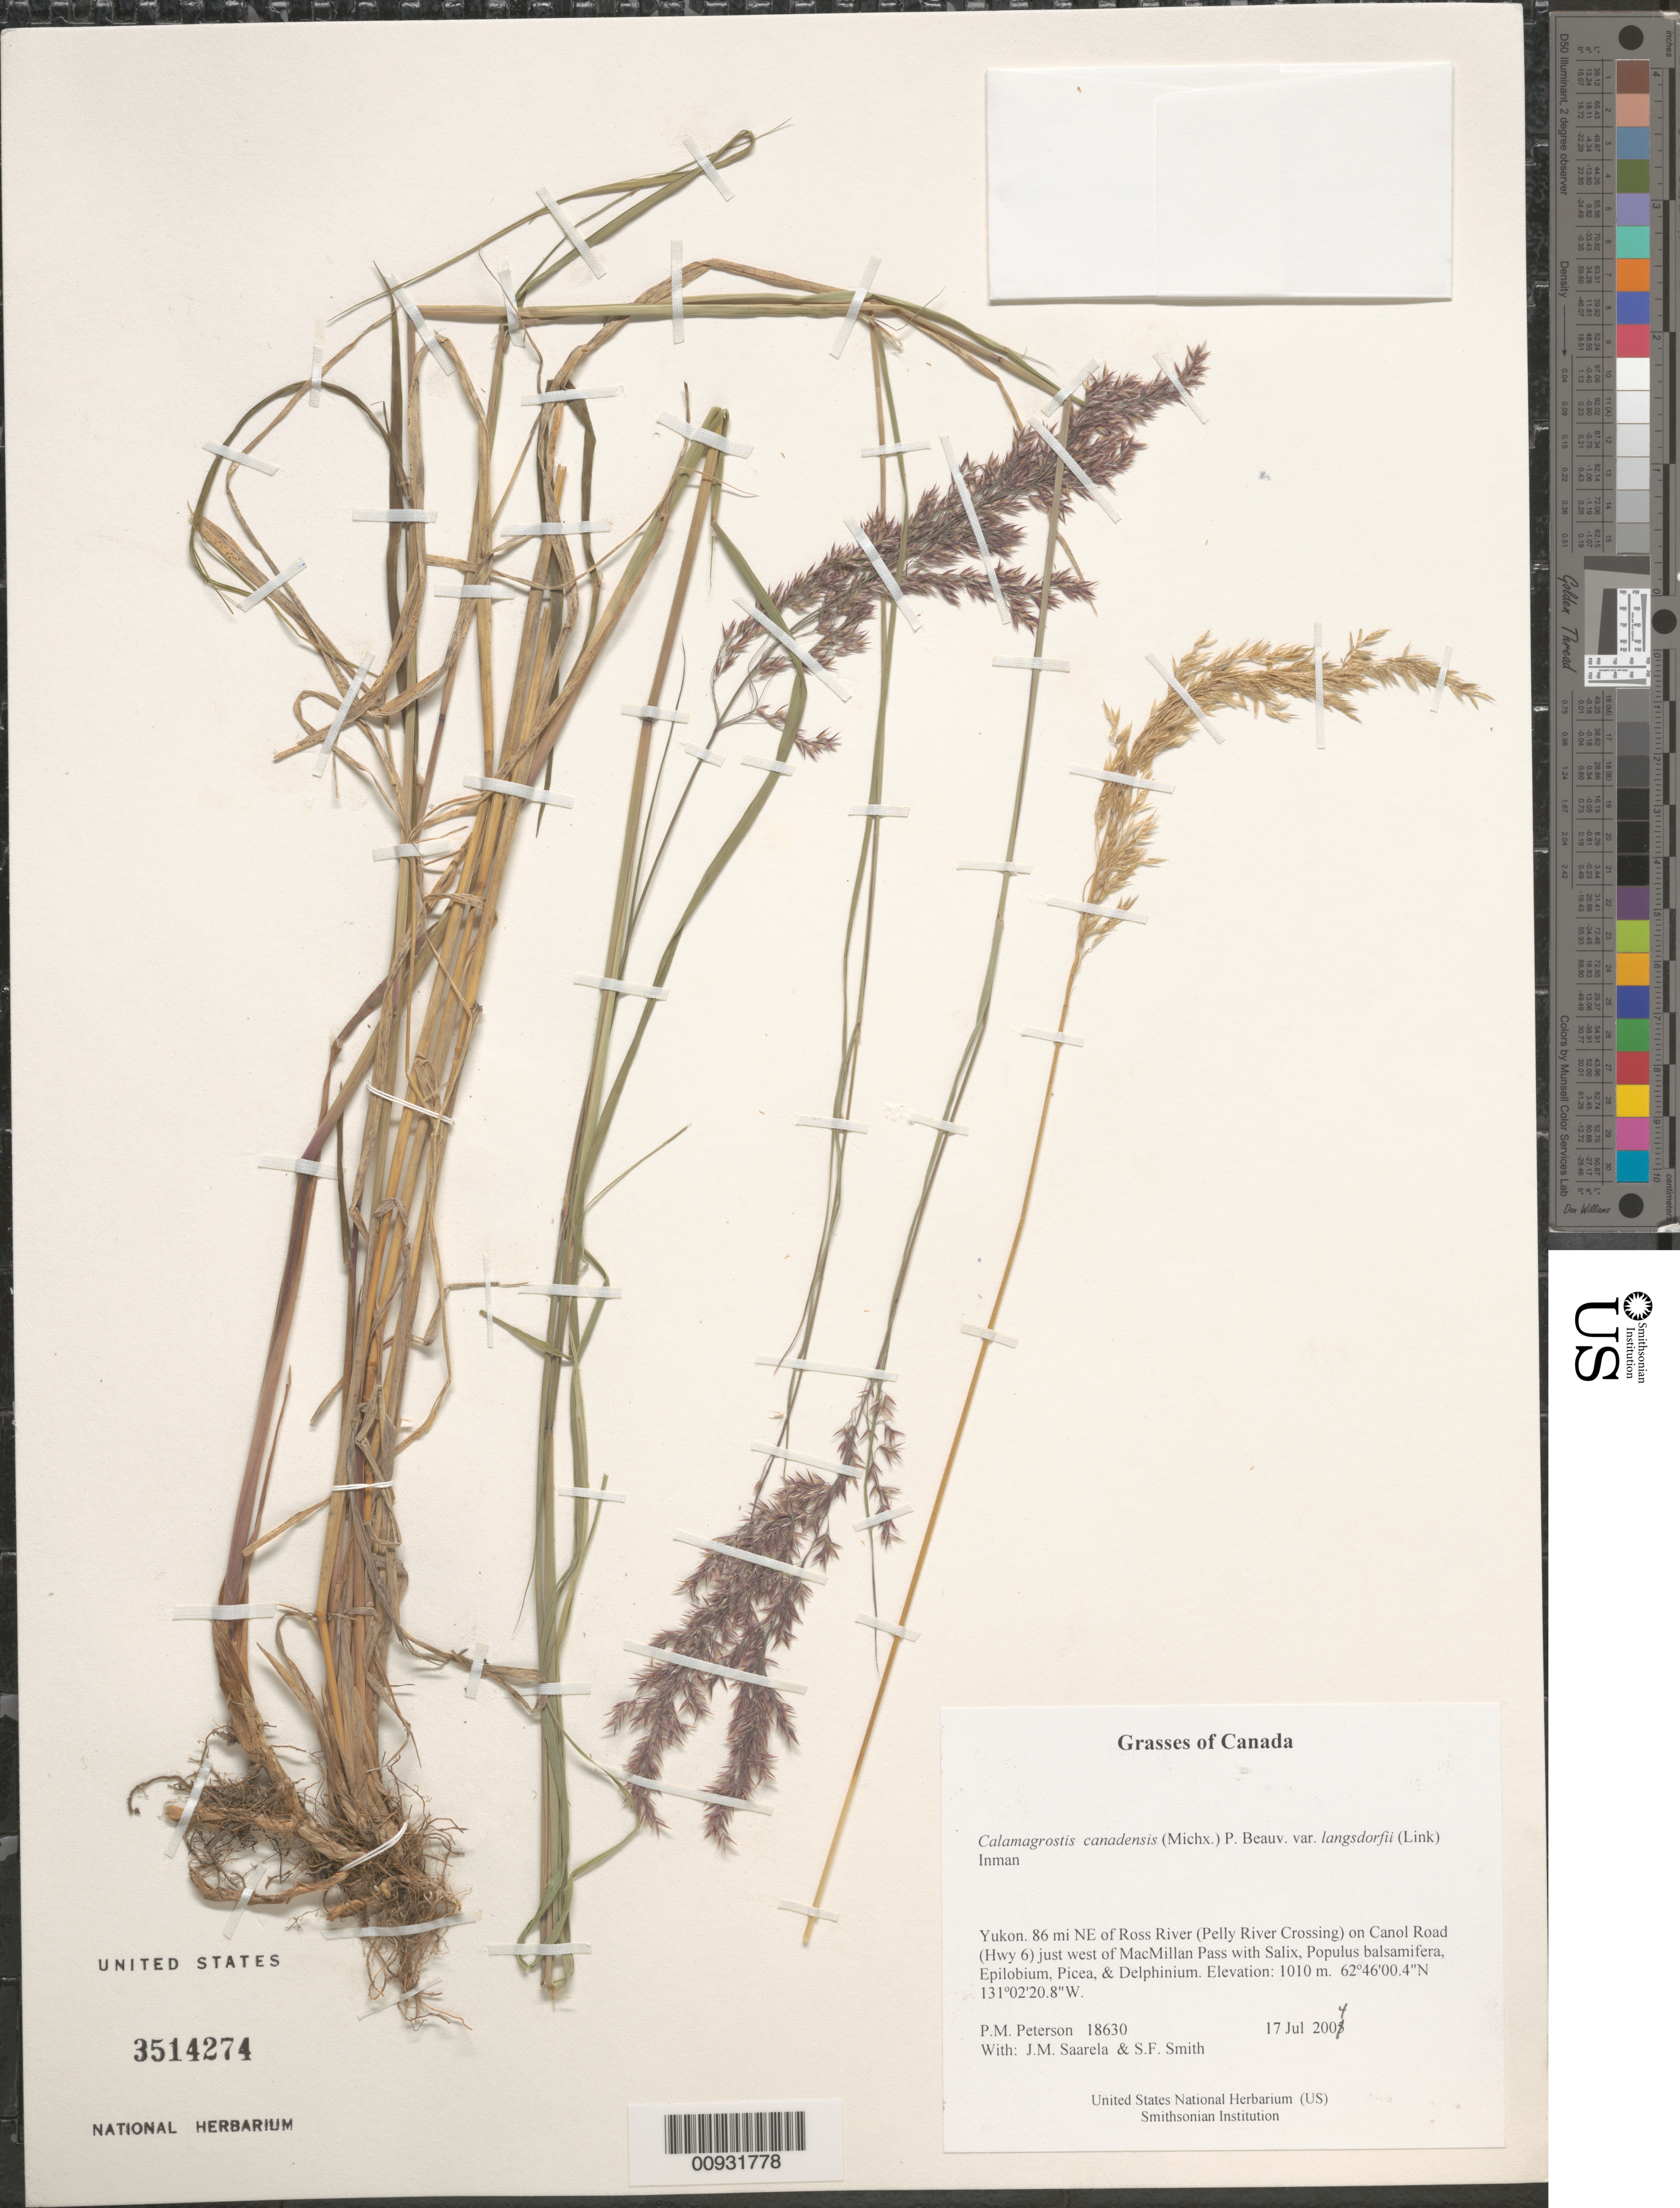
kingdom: Plantae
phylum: Tracheophyta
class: Liliopsida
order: Poales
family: Poaceae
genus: Calamagrostis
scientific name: Calamagrostis canadensis var. langsdorffii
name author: (Link) Inman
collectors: P. M. Peterson, J. Saarela & S.F. Smith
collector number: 18630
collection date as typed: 17 Jul 2004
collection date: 2004-07-17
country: Canada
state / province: Yukon Territory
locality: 86 mi NE of Ross River (Pelly River Crossing) on Canol Road (Hwy 6) just west of MacMillan Pass with Salix, Populus balsamifera, Epilobium, Picea, & Delphinium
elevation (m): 1010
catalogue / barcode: US 3514274